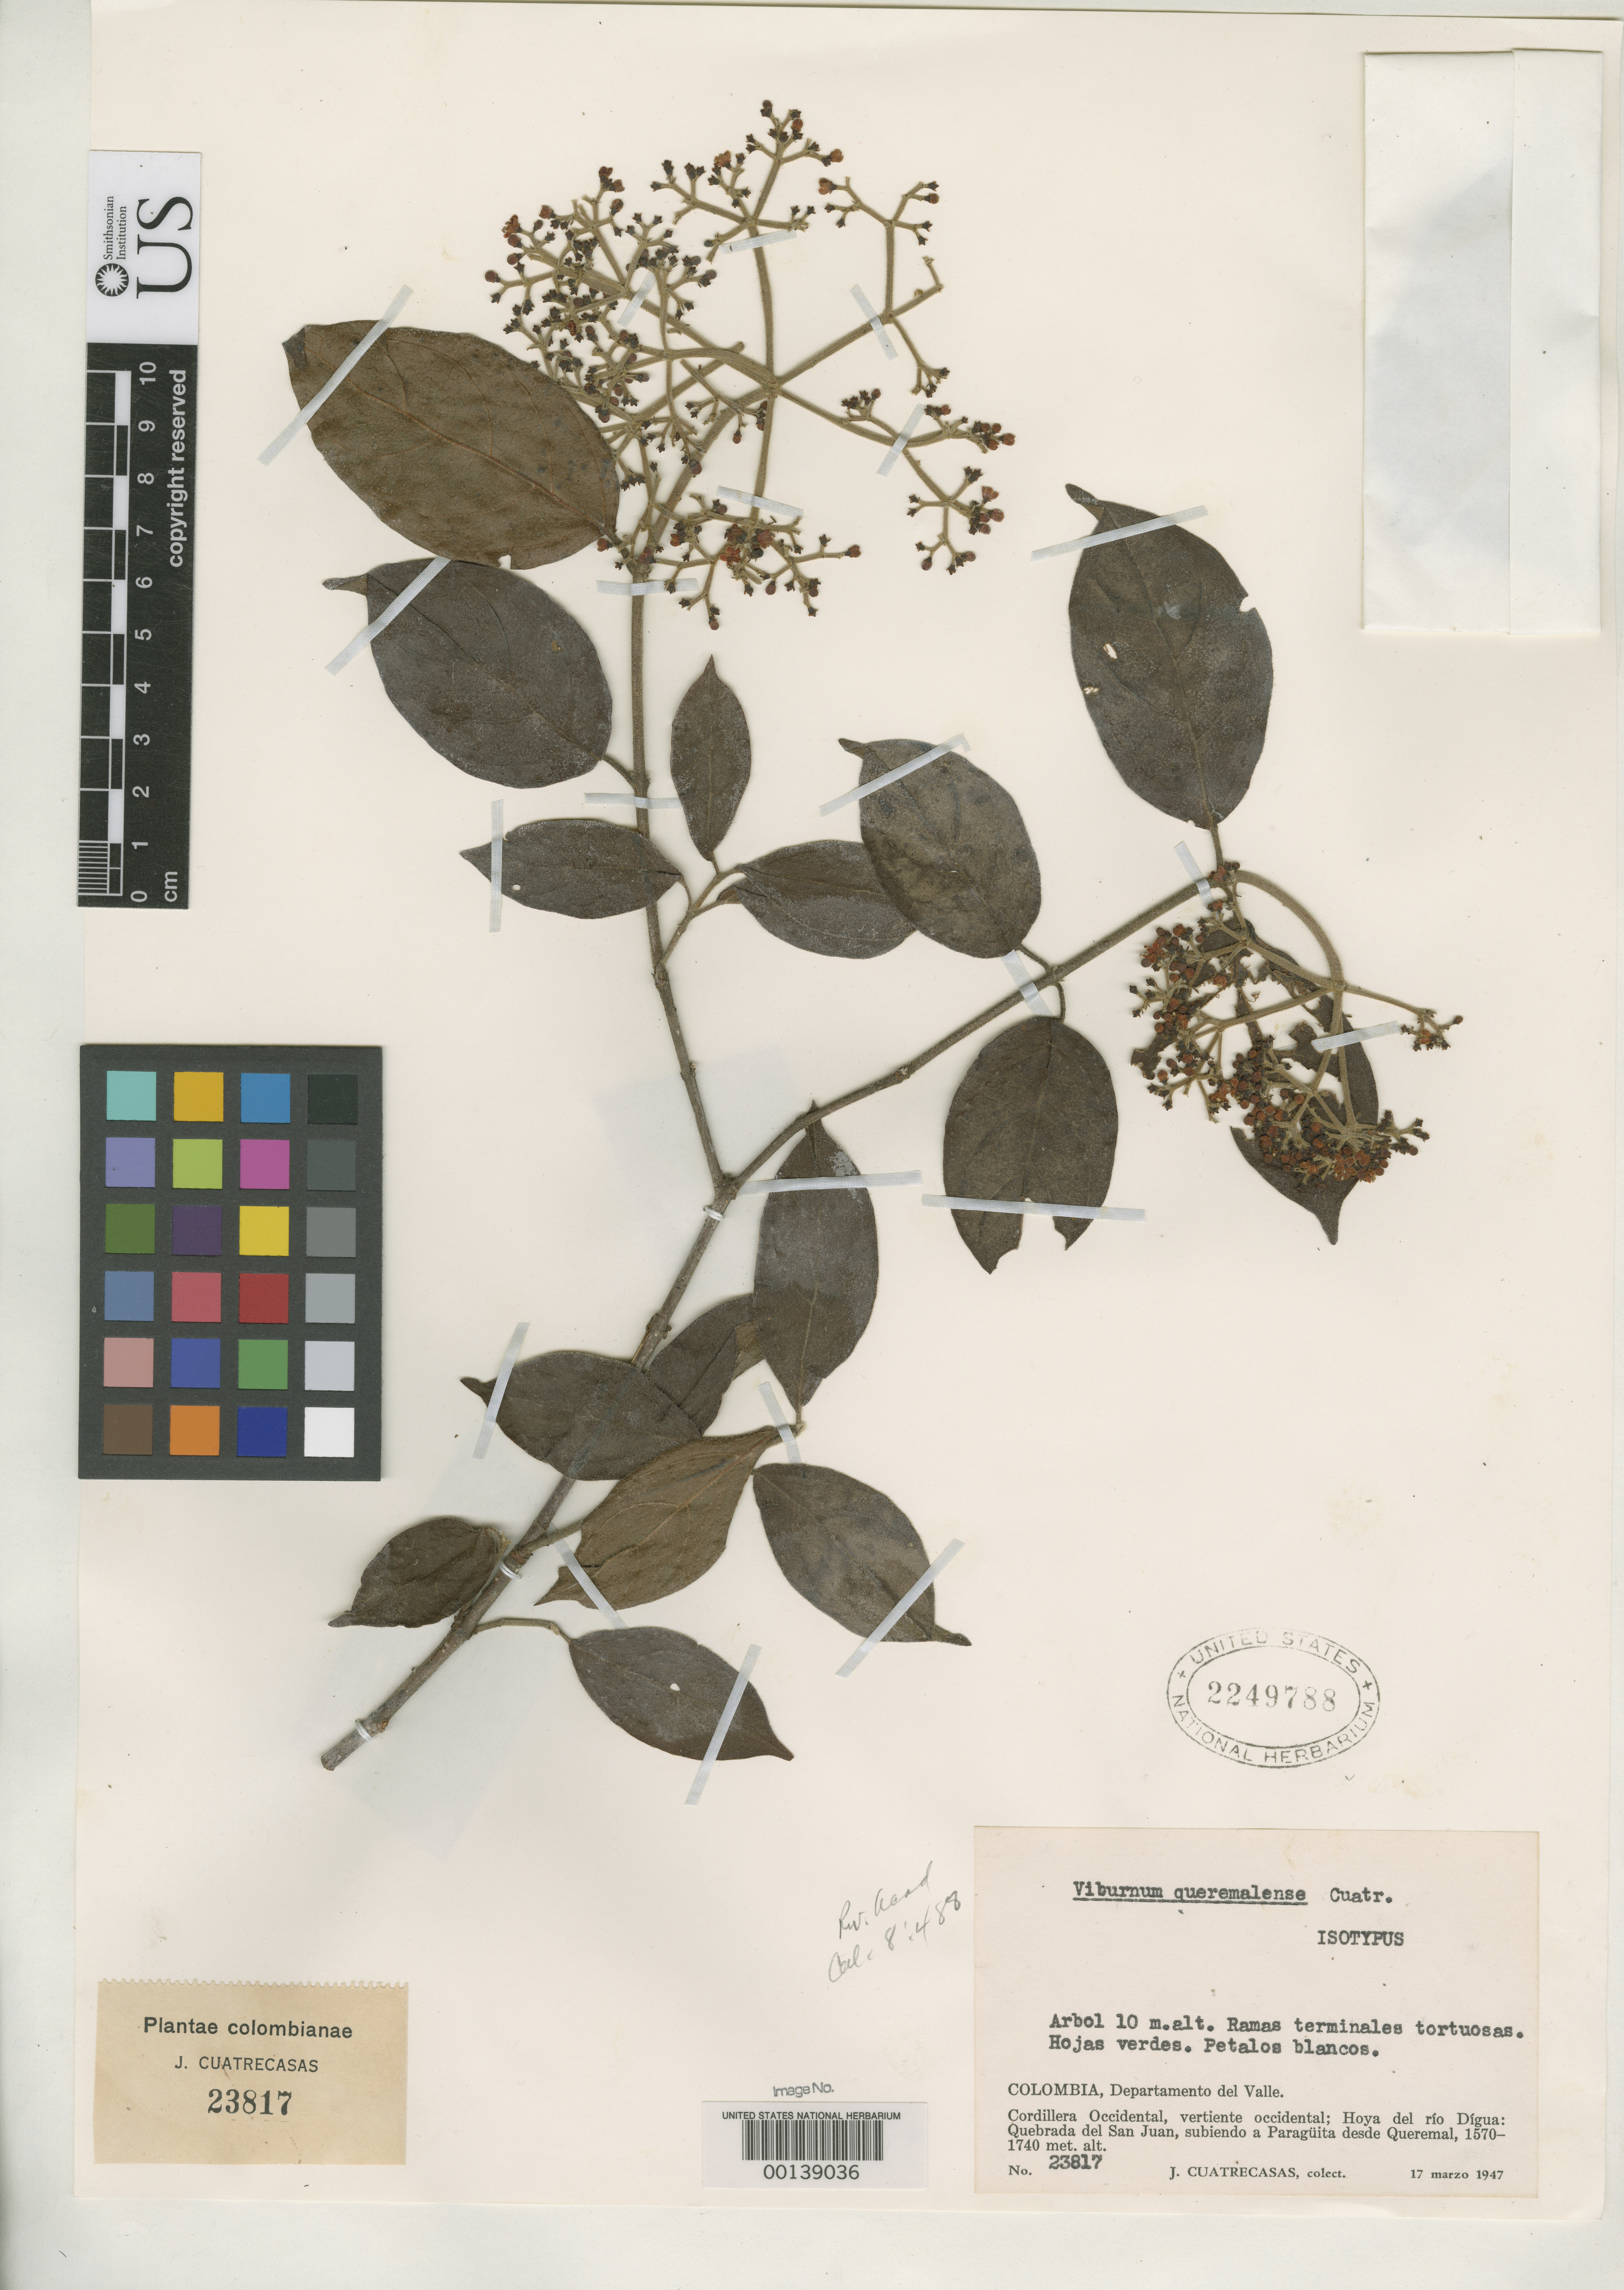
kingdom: Plantae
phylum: Tracheophyta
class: Magnoliopsida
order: Dipsacales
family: Viburnaceae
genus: Viburnum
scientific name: Viburnum queremalense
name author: Cuatrec.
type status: Isotype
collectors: J. Cuatrecasas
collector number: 23817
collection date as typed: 17 Mar 1947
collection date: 1947-03-17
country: Colombia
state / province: Valle del Cauca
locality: Cordillera Occidental, Rio Digua, Quebrada del San Juan, Paraguita [Paraguito ?], Queremal.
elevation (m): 1570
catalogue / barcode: US 2249788